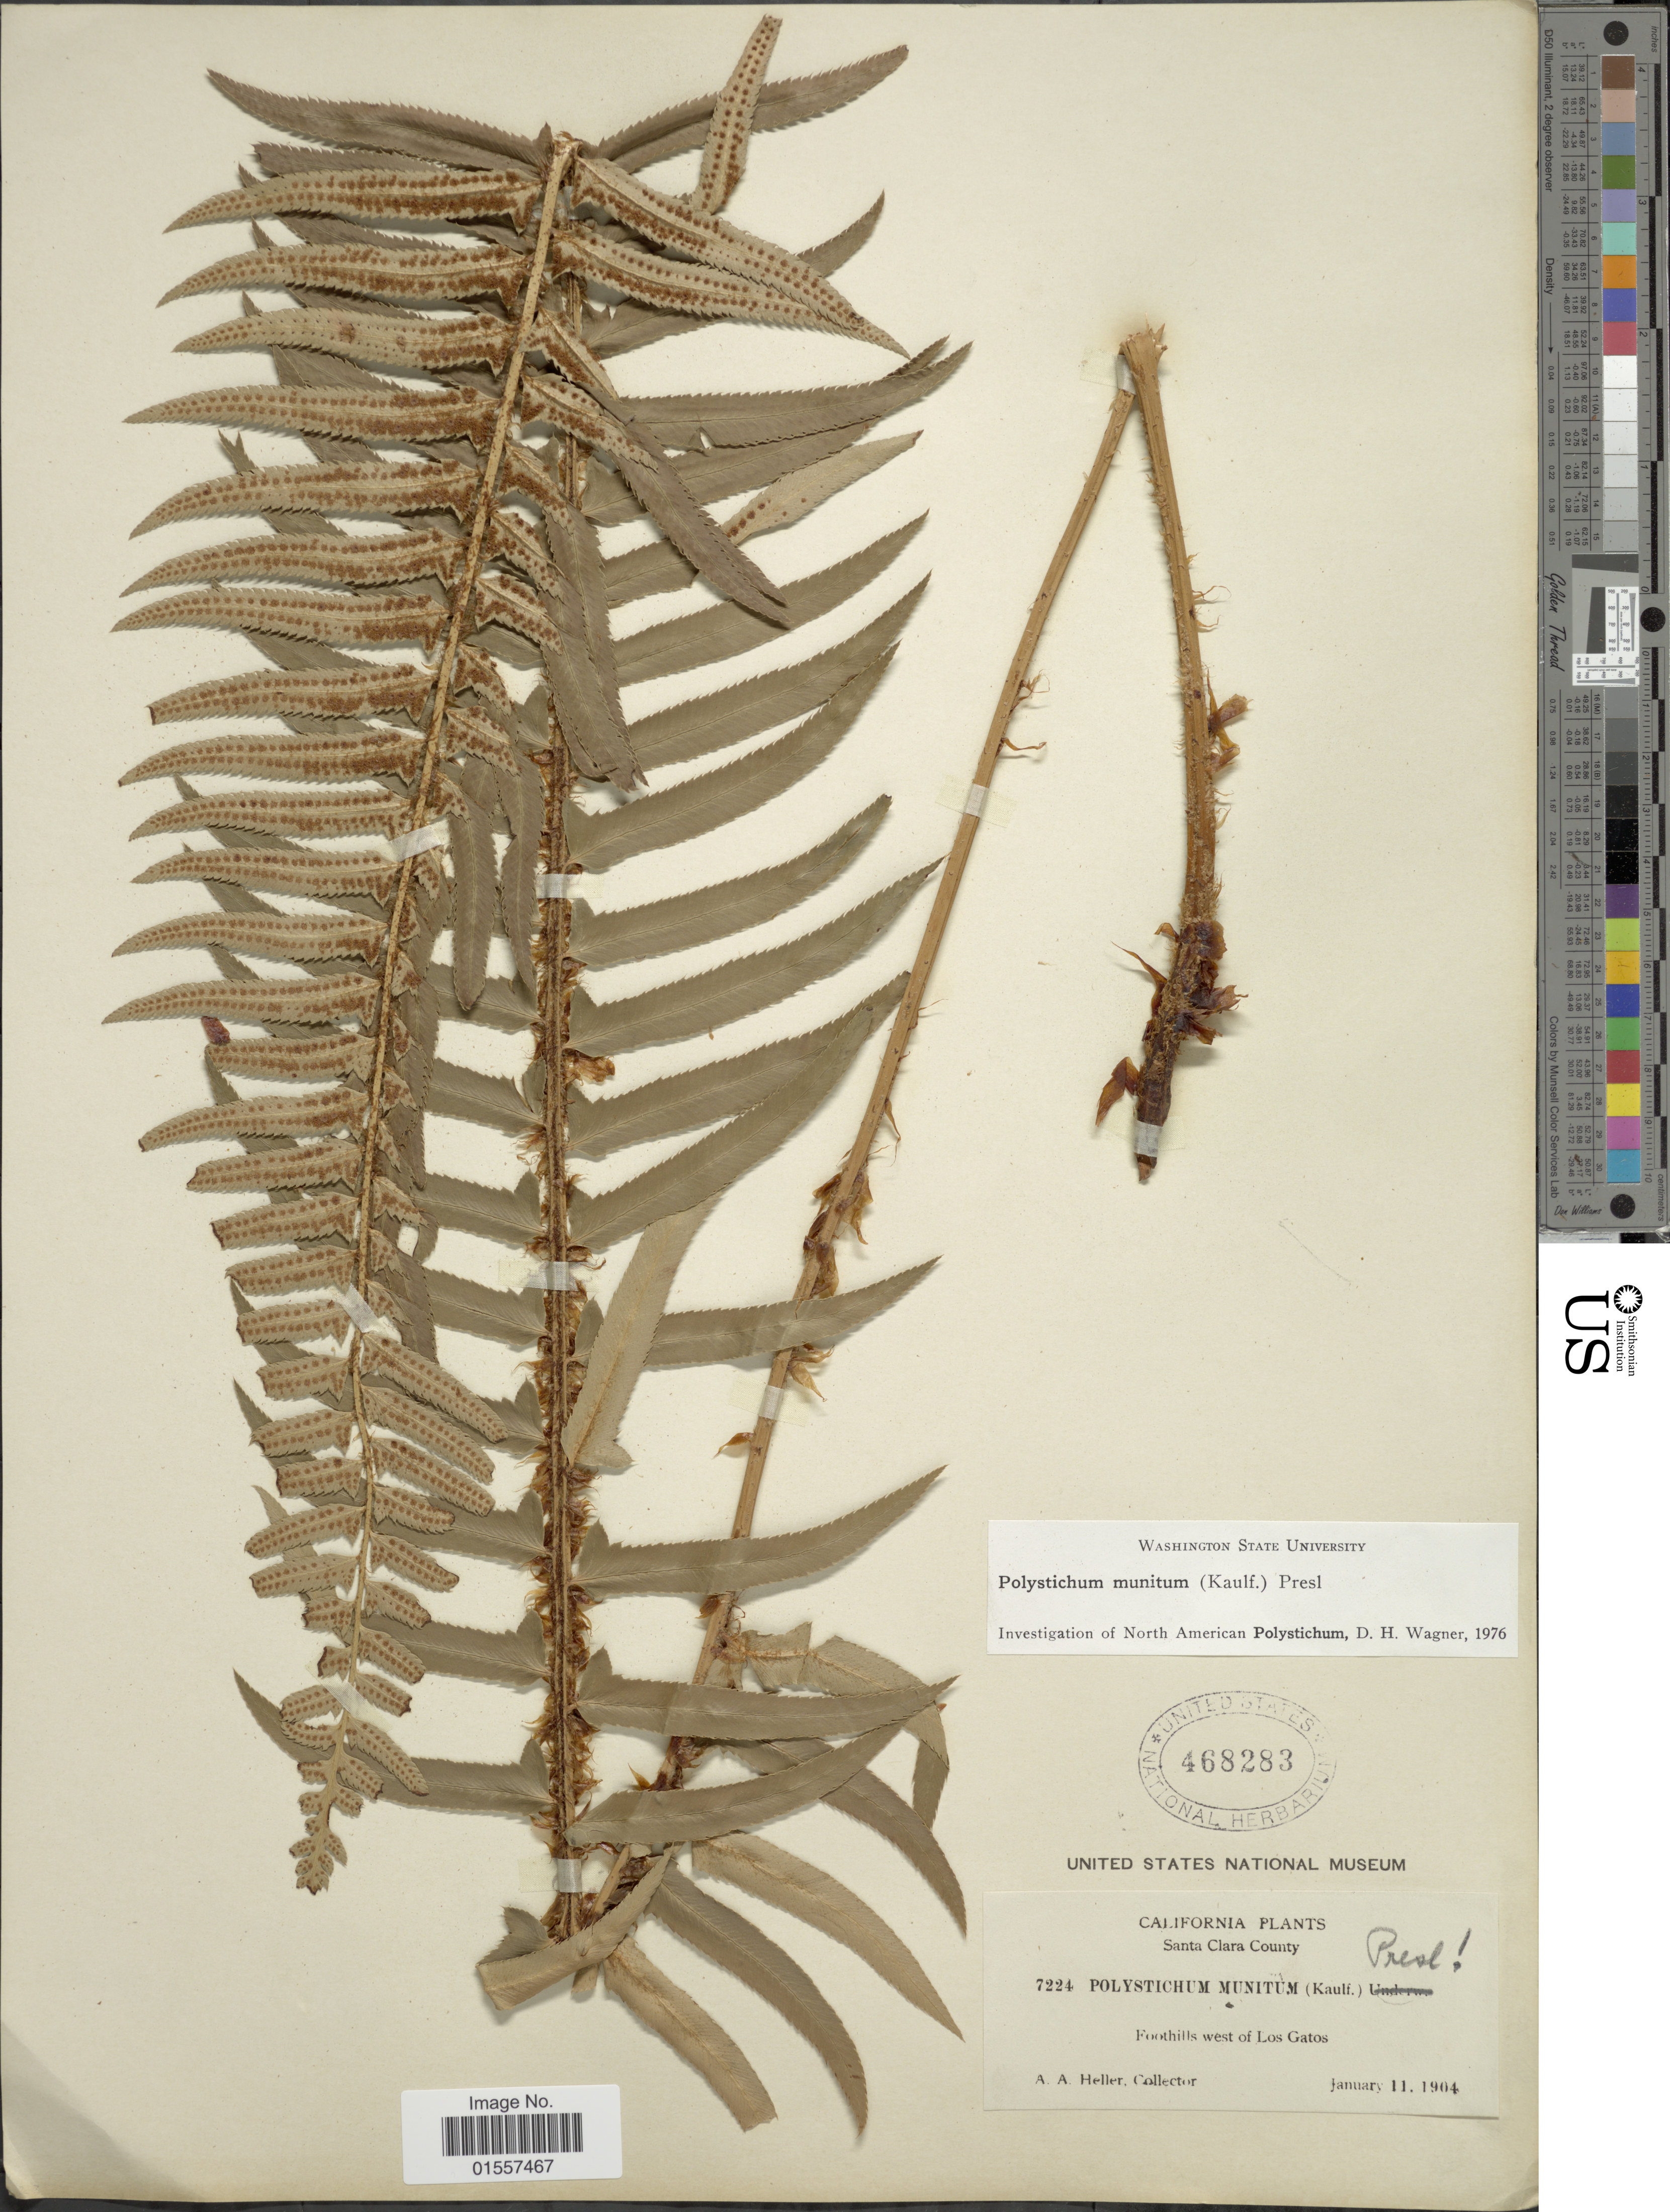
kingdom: Plantae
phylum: Tracheophyta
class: Polypodiopsida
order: Polypodiales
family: Dryopteridaceae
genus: Polystichum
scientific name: Polystichum munitum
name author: (Kaulf.) C. Presl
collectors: A. A. Heller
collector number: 7224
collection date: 1904-01-11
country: United States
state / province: California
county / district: Santa Clara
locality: California, Santa Clara County, foothills west of Los Gatos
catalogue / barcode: US 468283